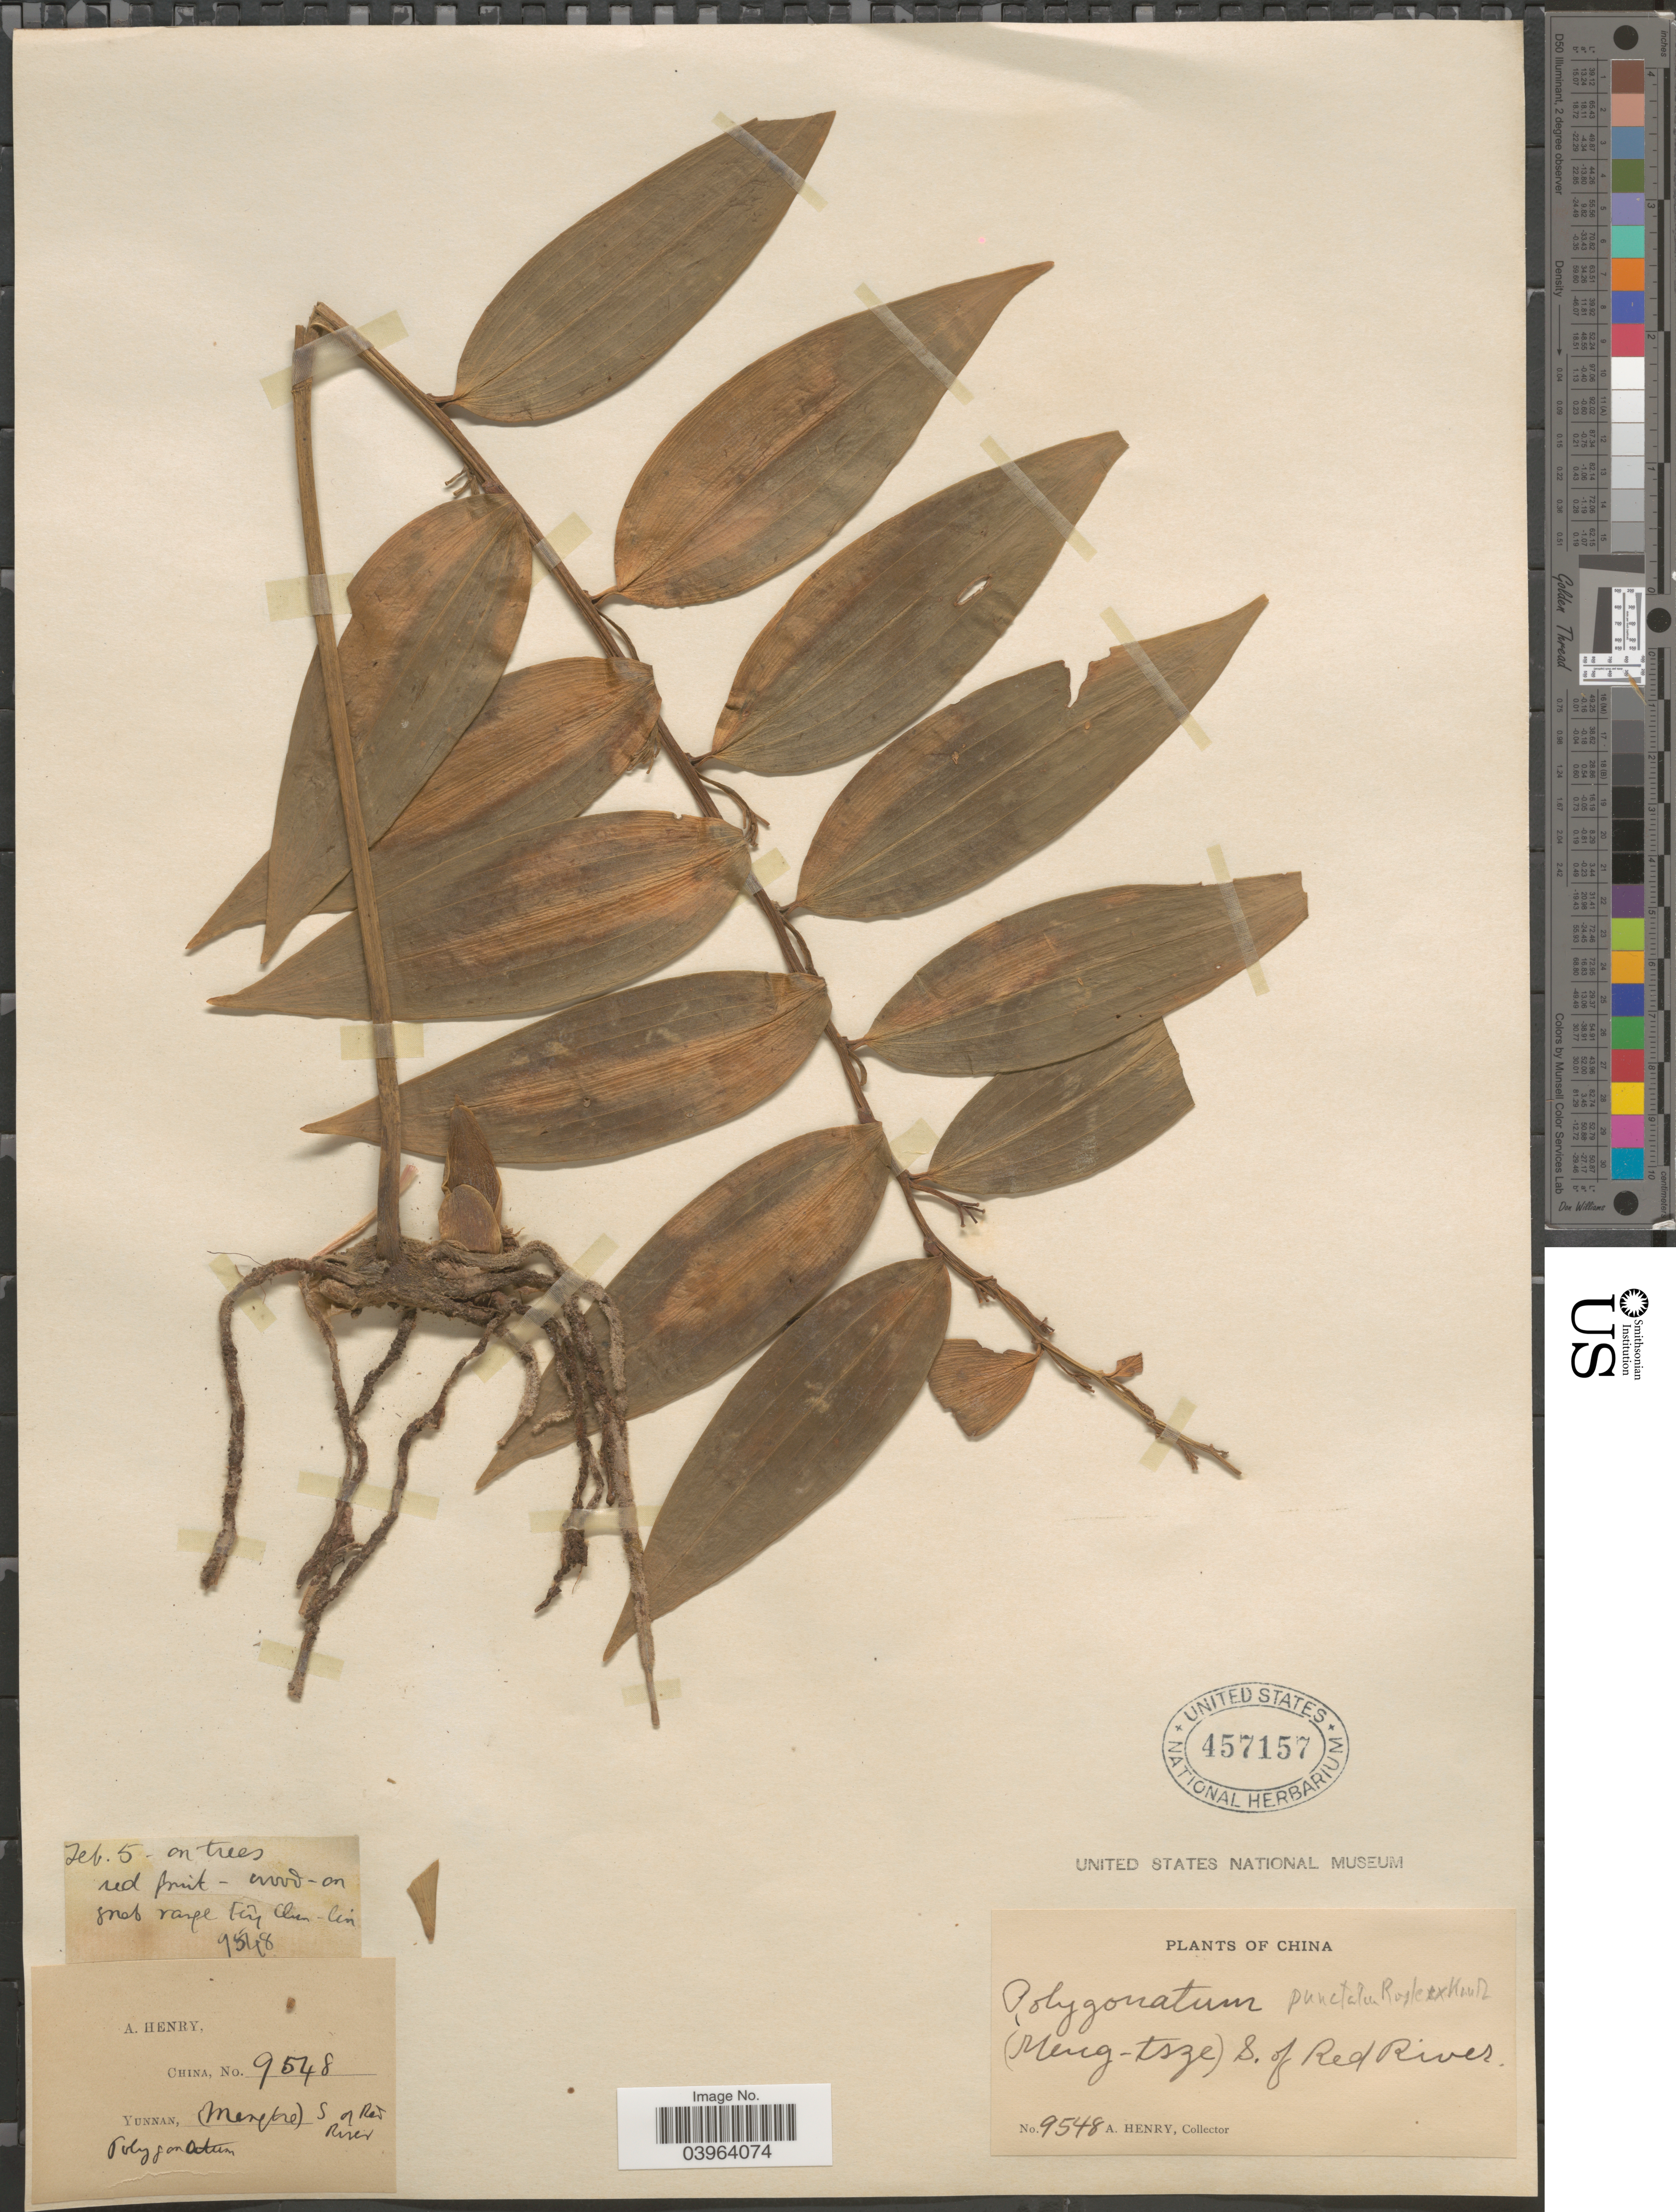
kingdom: Plantae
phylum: Tracheophyta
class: Liliopsida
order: Asparagales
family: Asparagaceae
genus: Polygonatum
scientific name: Polygonatum punctatum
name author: Royle ex Kunth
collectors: A. Henry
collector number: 9548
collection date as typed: Transcribed d/m/y: /2/5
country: China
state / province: Yunnan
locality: (Meng-tsze) S. of Red River.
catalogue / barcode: US 457157